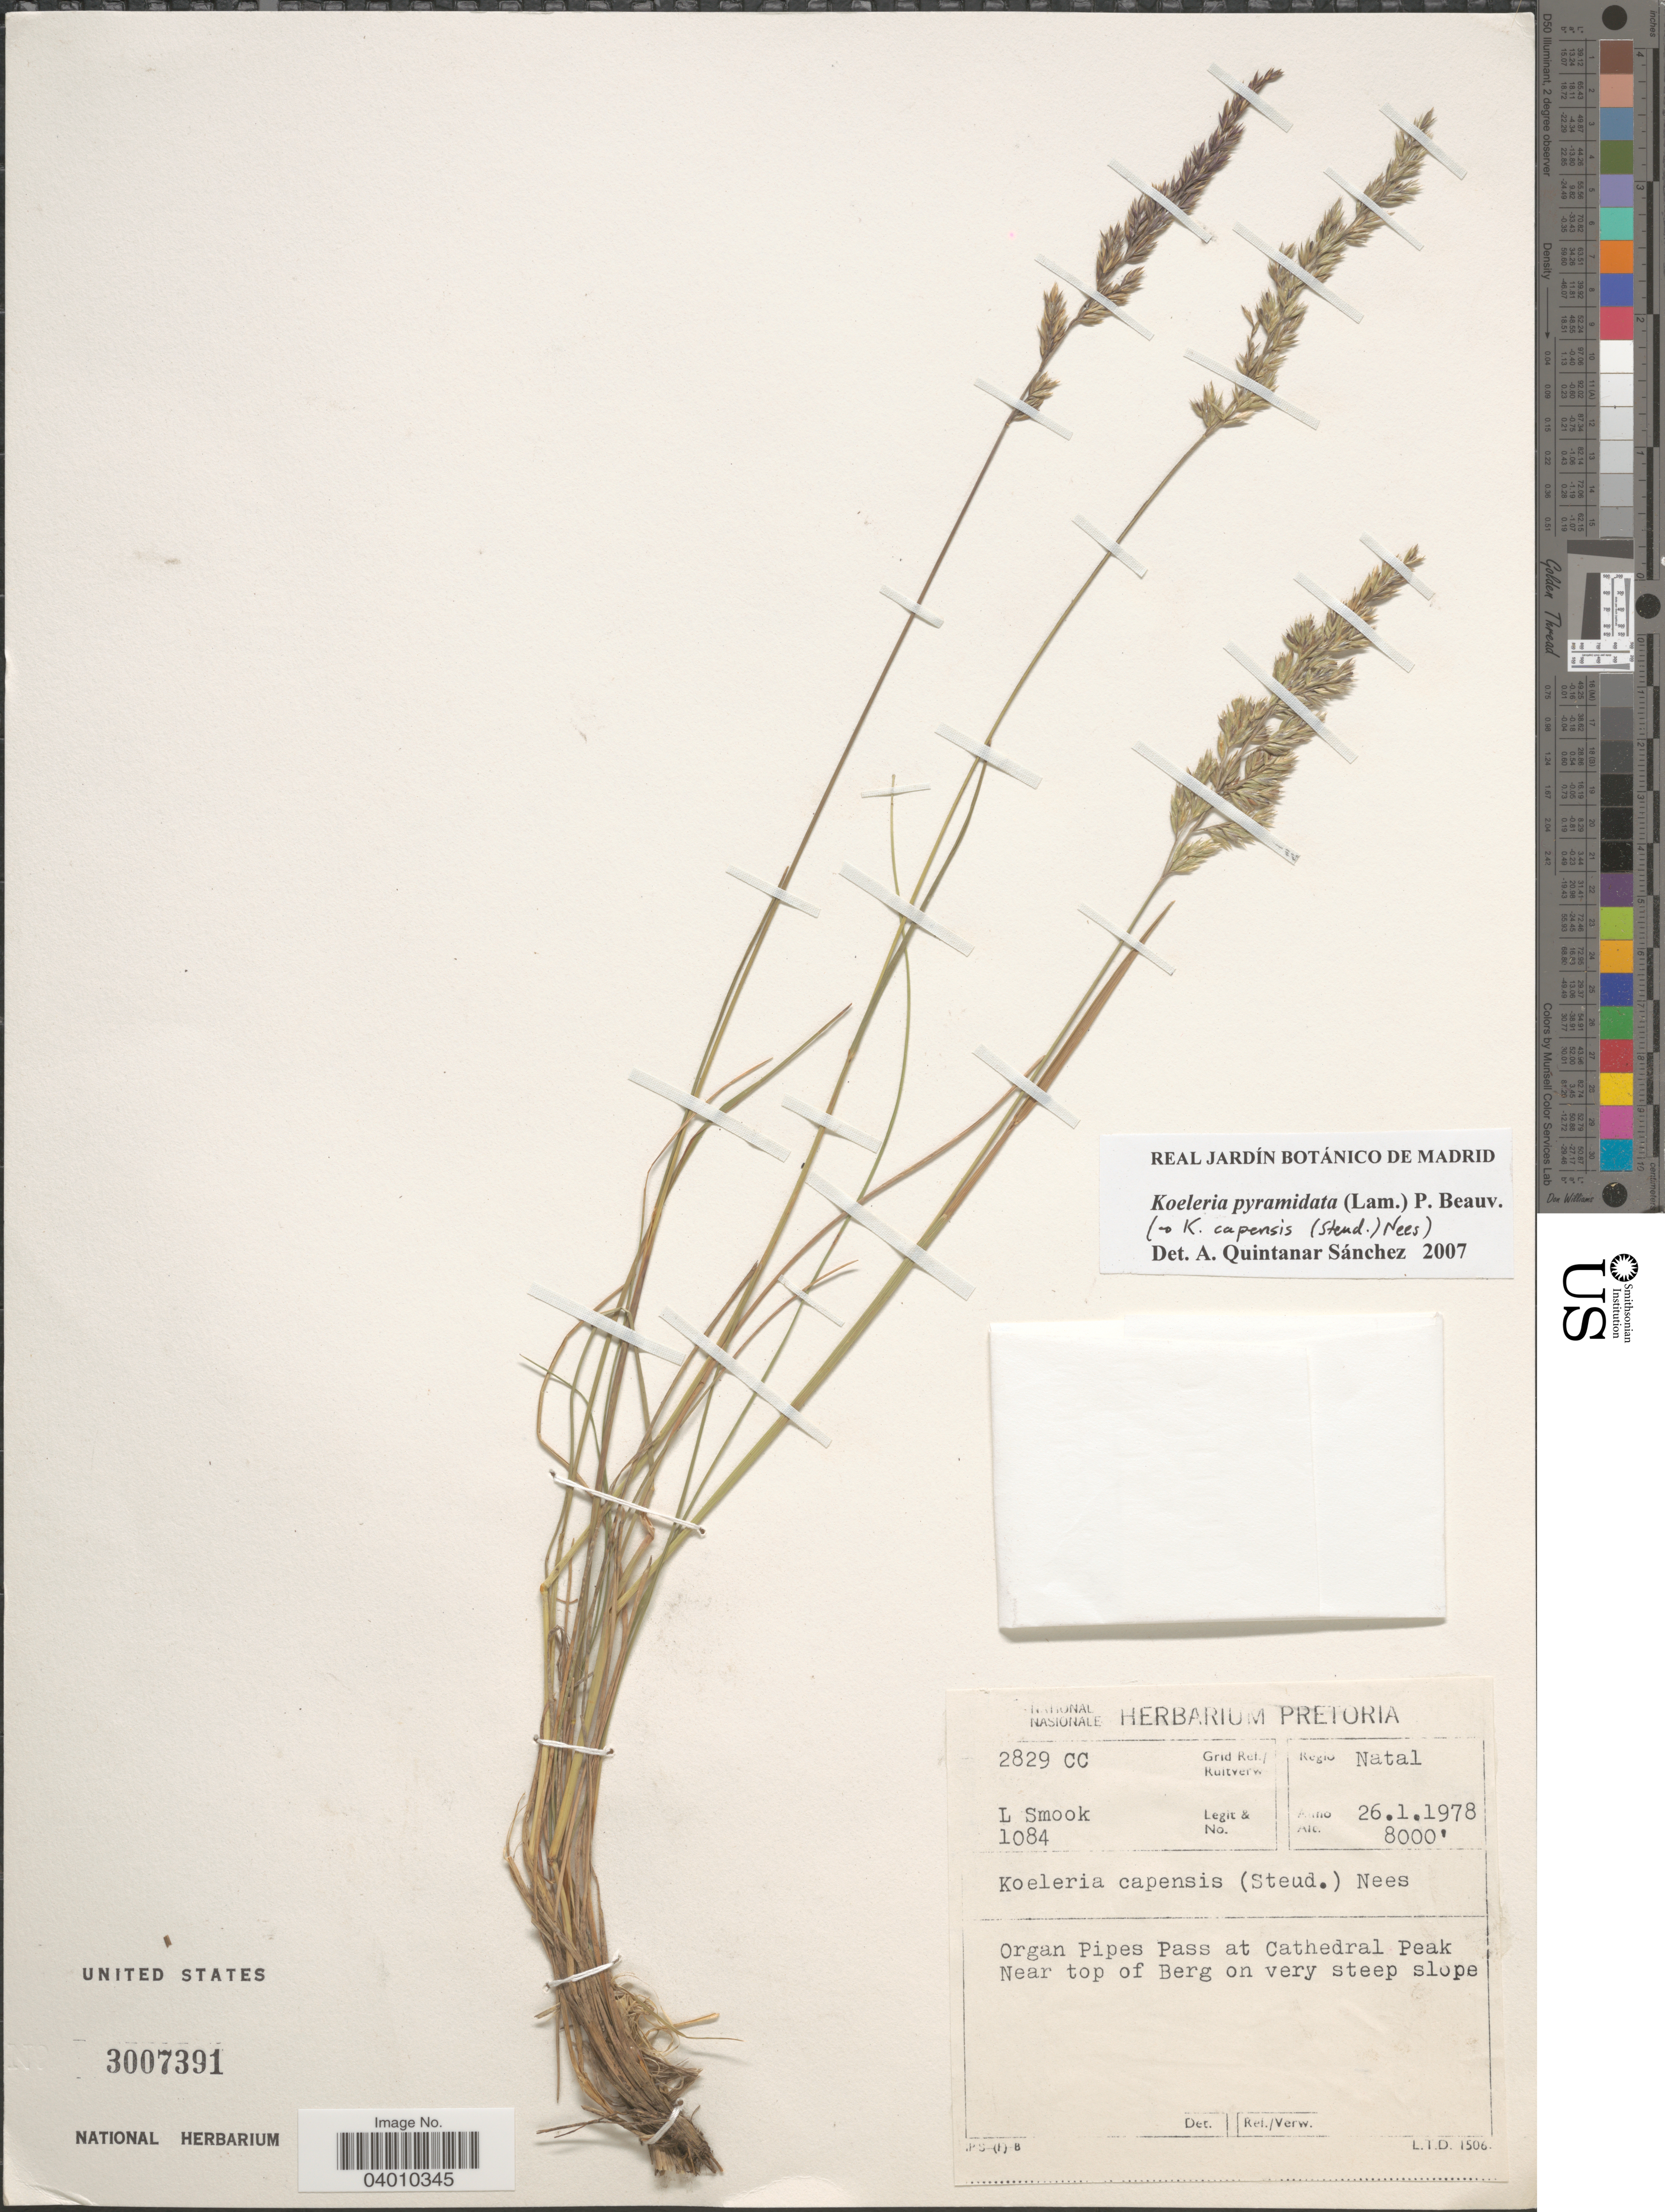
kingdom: Plantae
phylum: Tracheophyta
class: Liliopsida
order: Poales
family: Poaceae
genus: Koeleria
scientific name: Koeleria pyramidata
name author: (Lam.) P. Beauv.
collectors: L. Smook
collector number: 1084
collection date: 1978-01-26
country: South Africa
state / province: KwaZulu-Natal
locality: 2829 CC Grid Ref./Ruitverw. Regio Natal. Organ Pipes Pass at Cathedral Peak. Near top of Berg.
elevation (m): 2438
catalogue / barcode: US 3007391